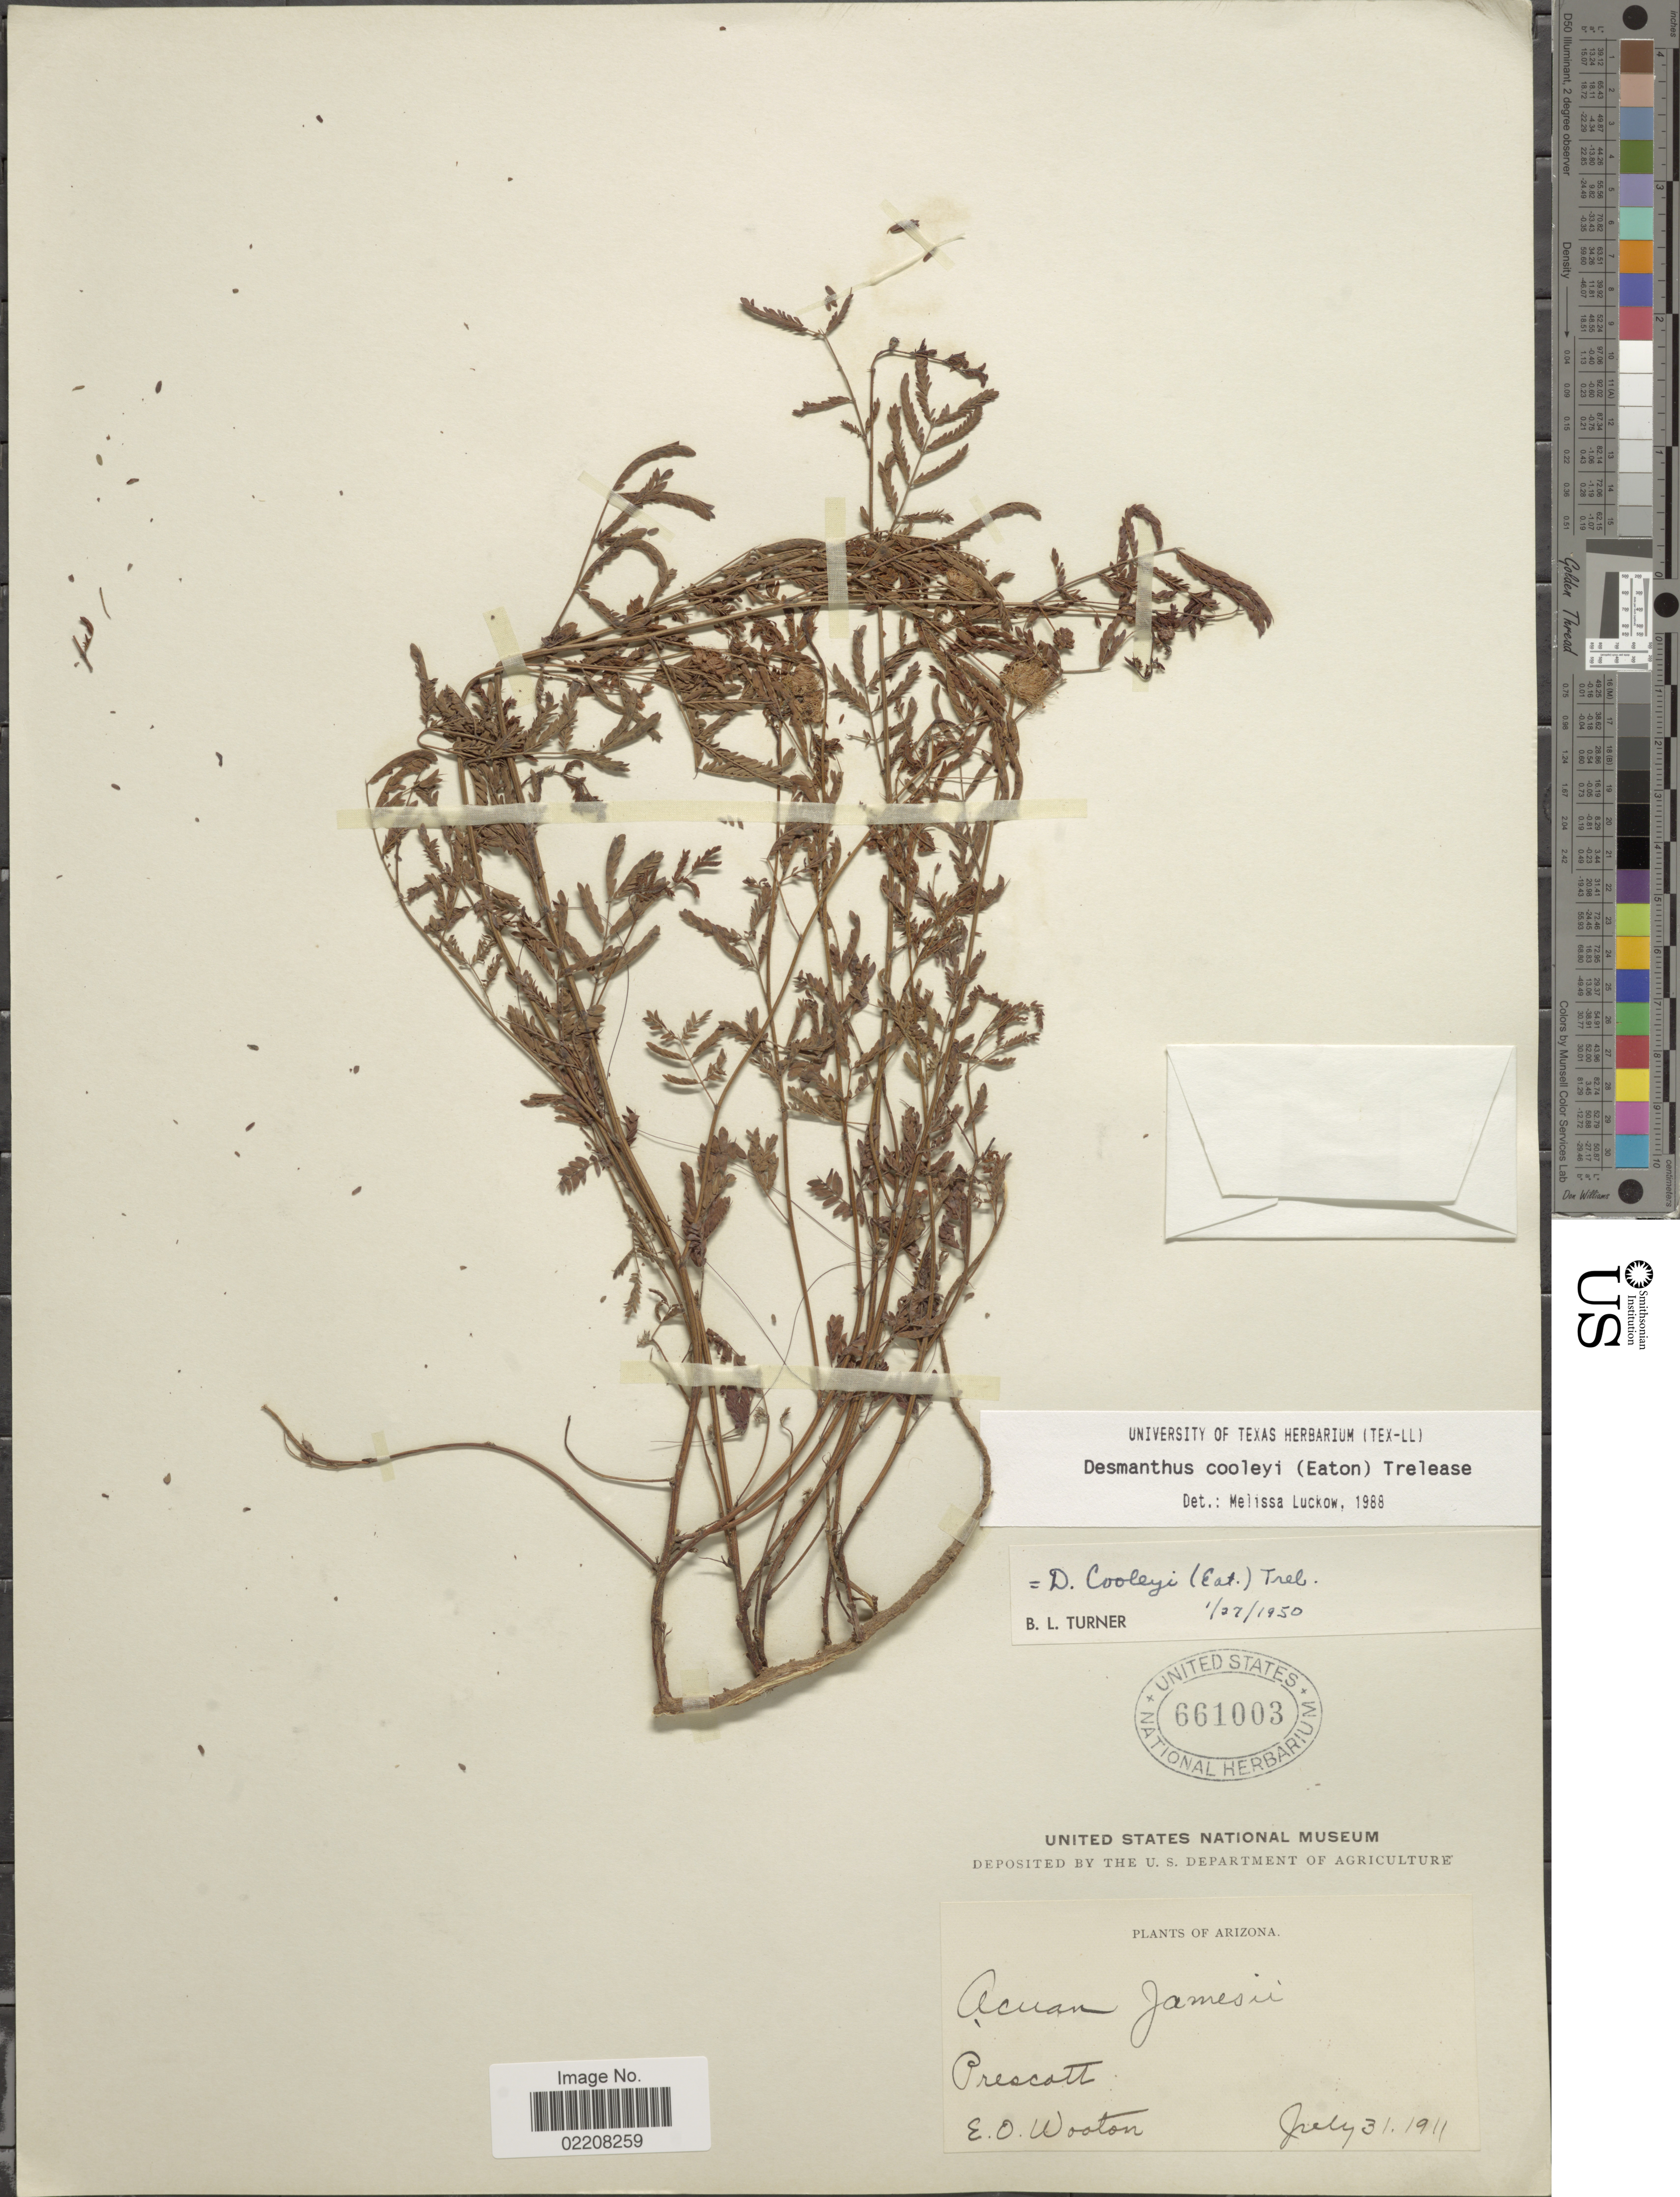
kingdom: Plantae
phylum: Tracheophyta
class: Magnoliopsida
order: Fabales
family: Fabaceae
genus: Desmanthus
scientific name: Desmanthus cooleyi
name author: (Eaton) Trel.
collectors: E. O. Wooton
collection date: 1911-07-31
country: United States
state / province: Arizona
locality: Prescott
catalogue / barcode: US 661003